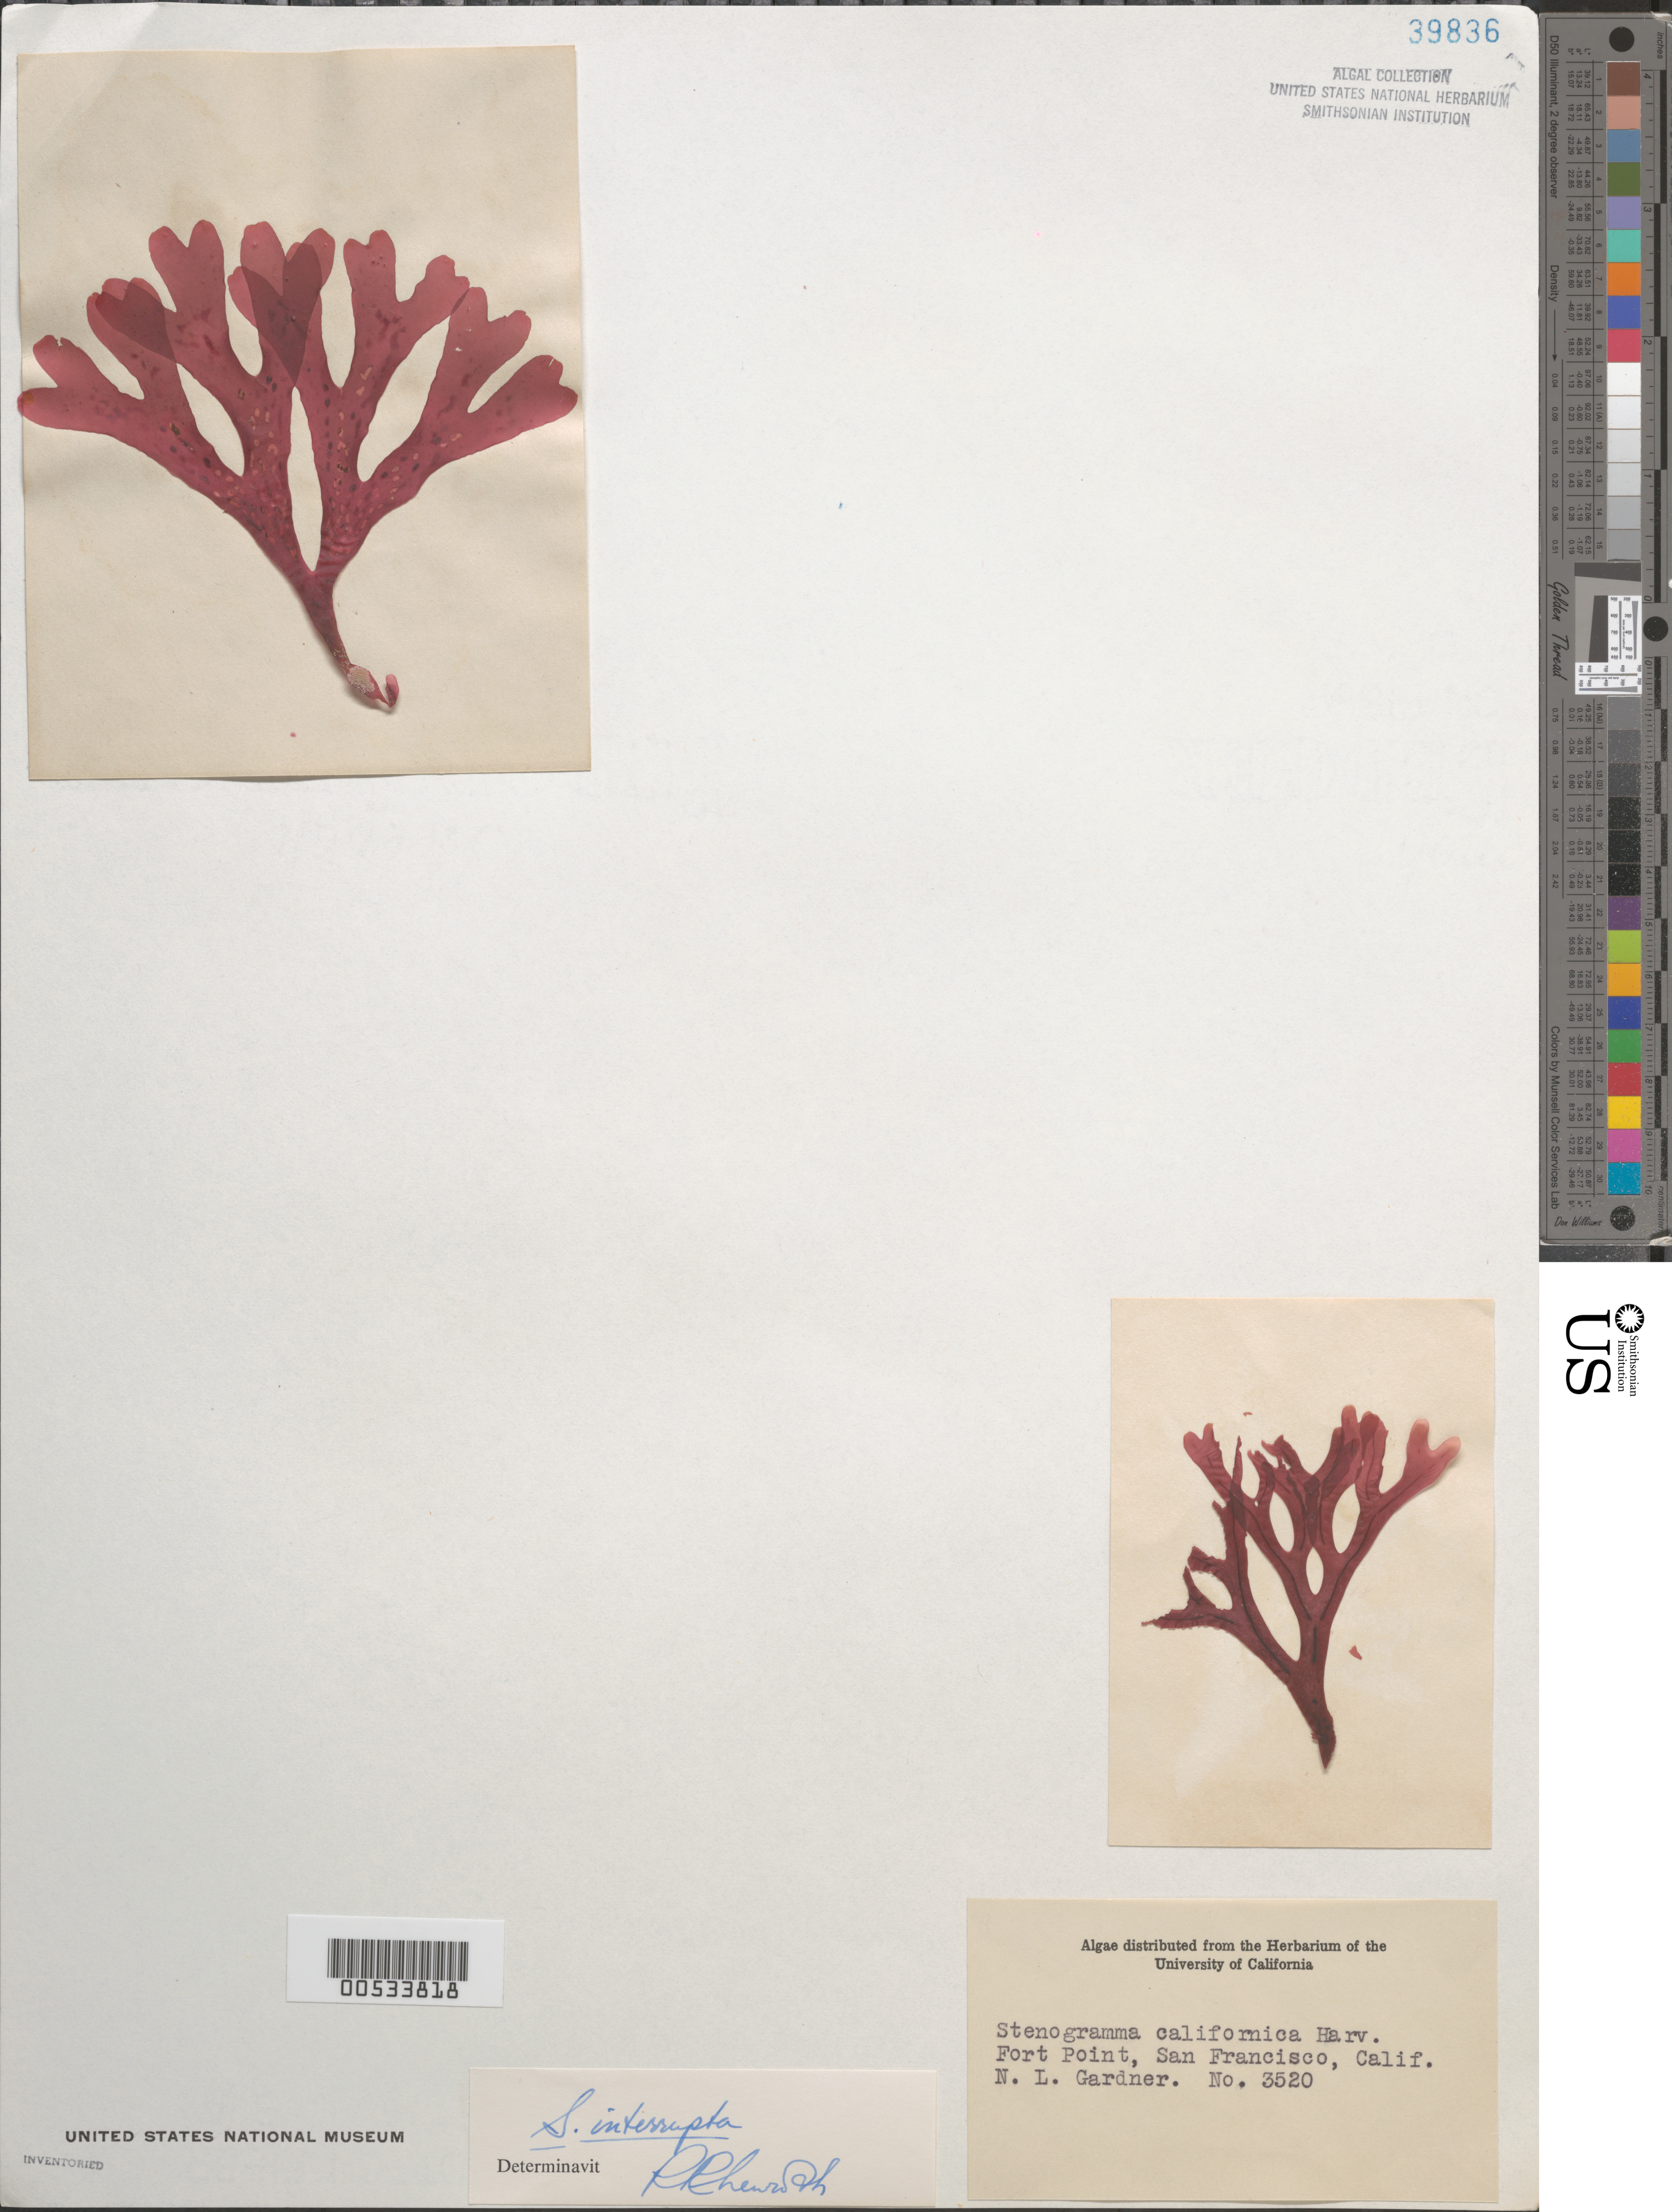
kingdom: Plantae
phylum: Rhodophyta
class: Florideophyceae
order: Gigartinales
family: Phyllophoraceae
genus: Stenogramma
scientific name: Stenogramma interruptum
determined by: Newroth, P. R.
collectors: N. Gardner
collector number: NLG 3520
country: United States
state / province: California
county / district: San Francisco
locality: San Francisco, Fort Point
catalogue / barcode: US 39836